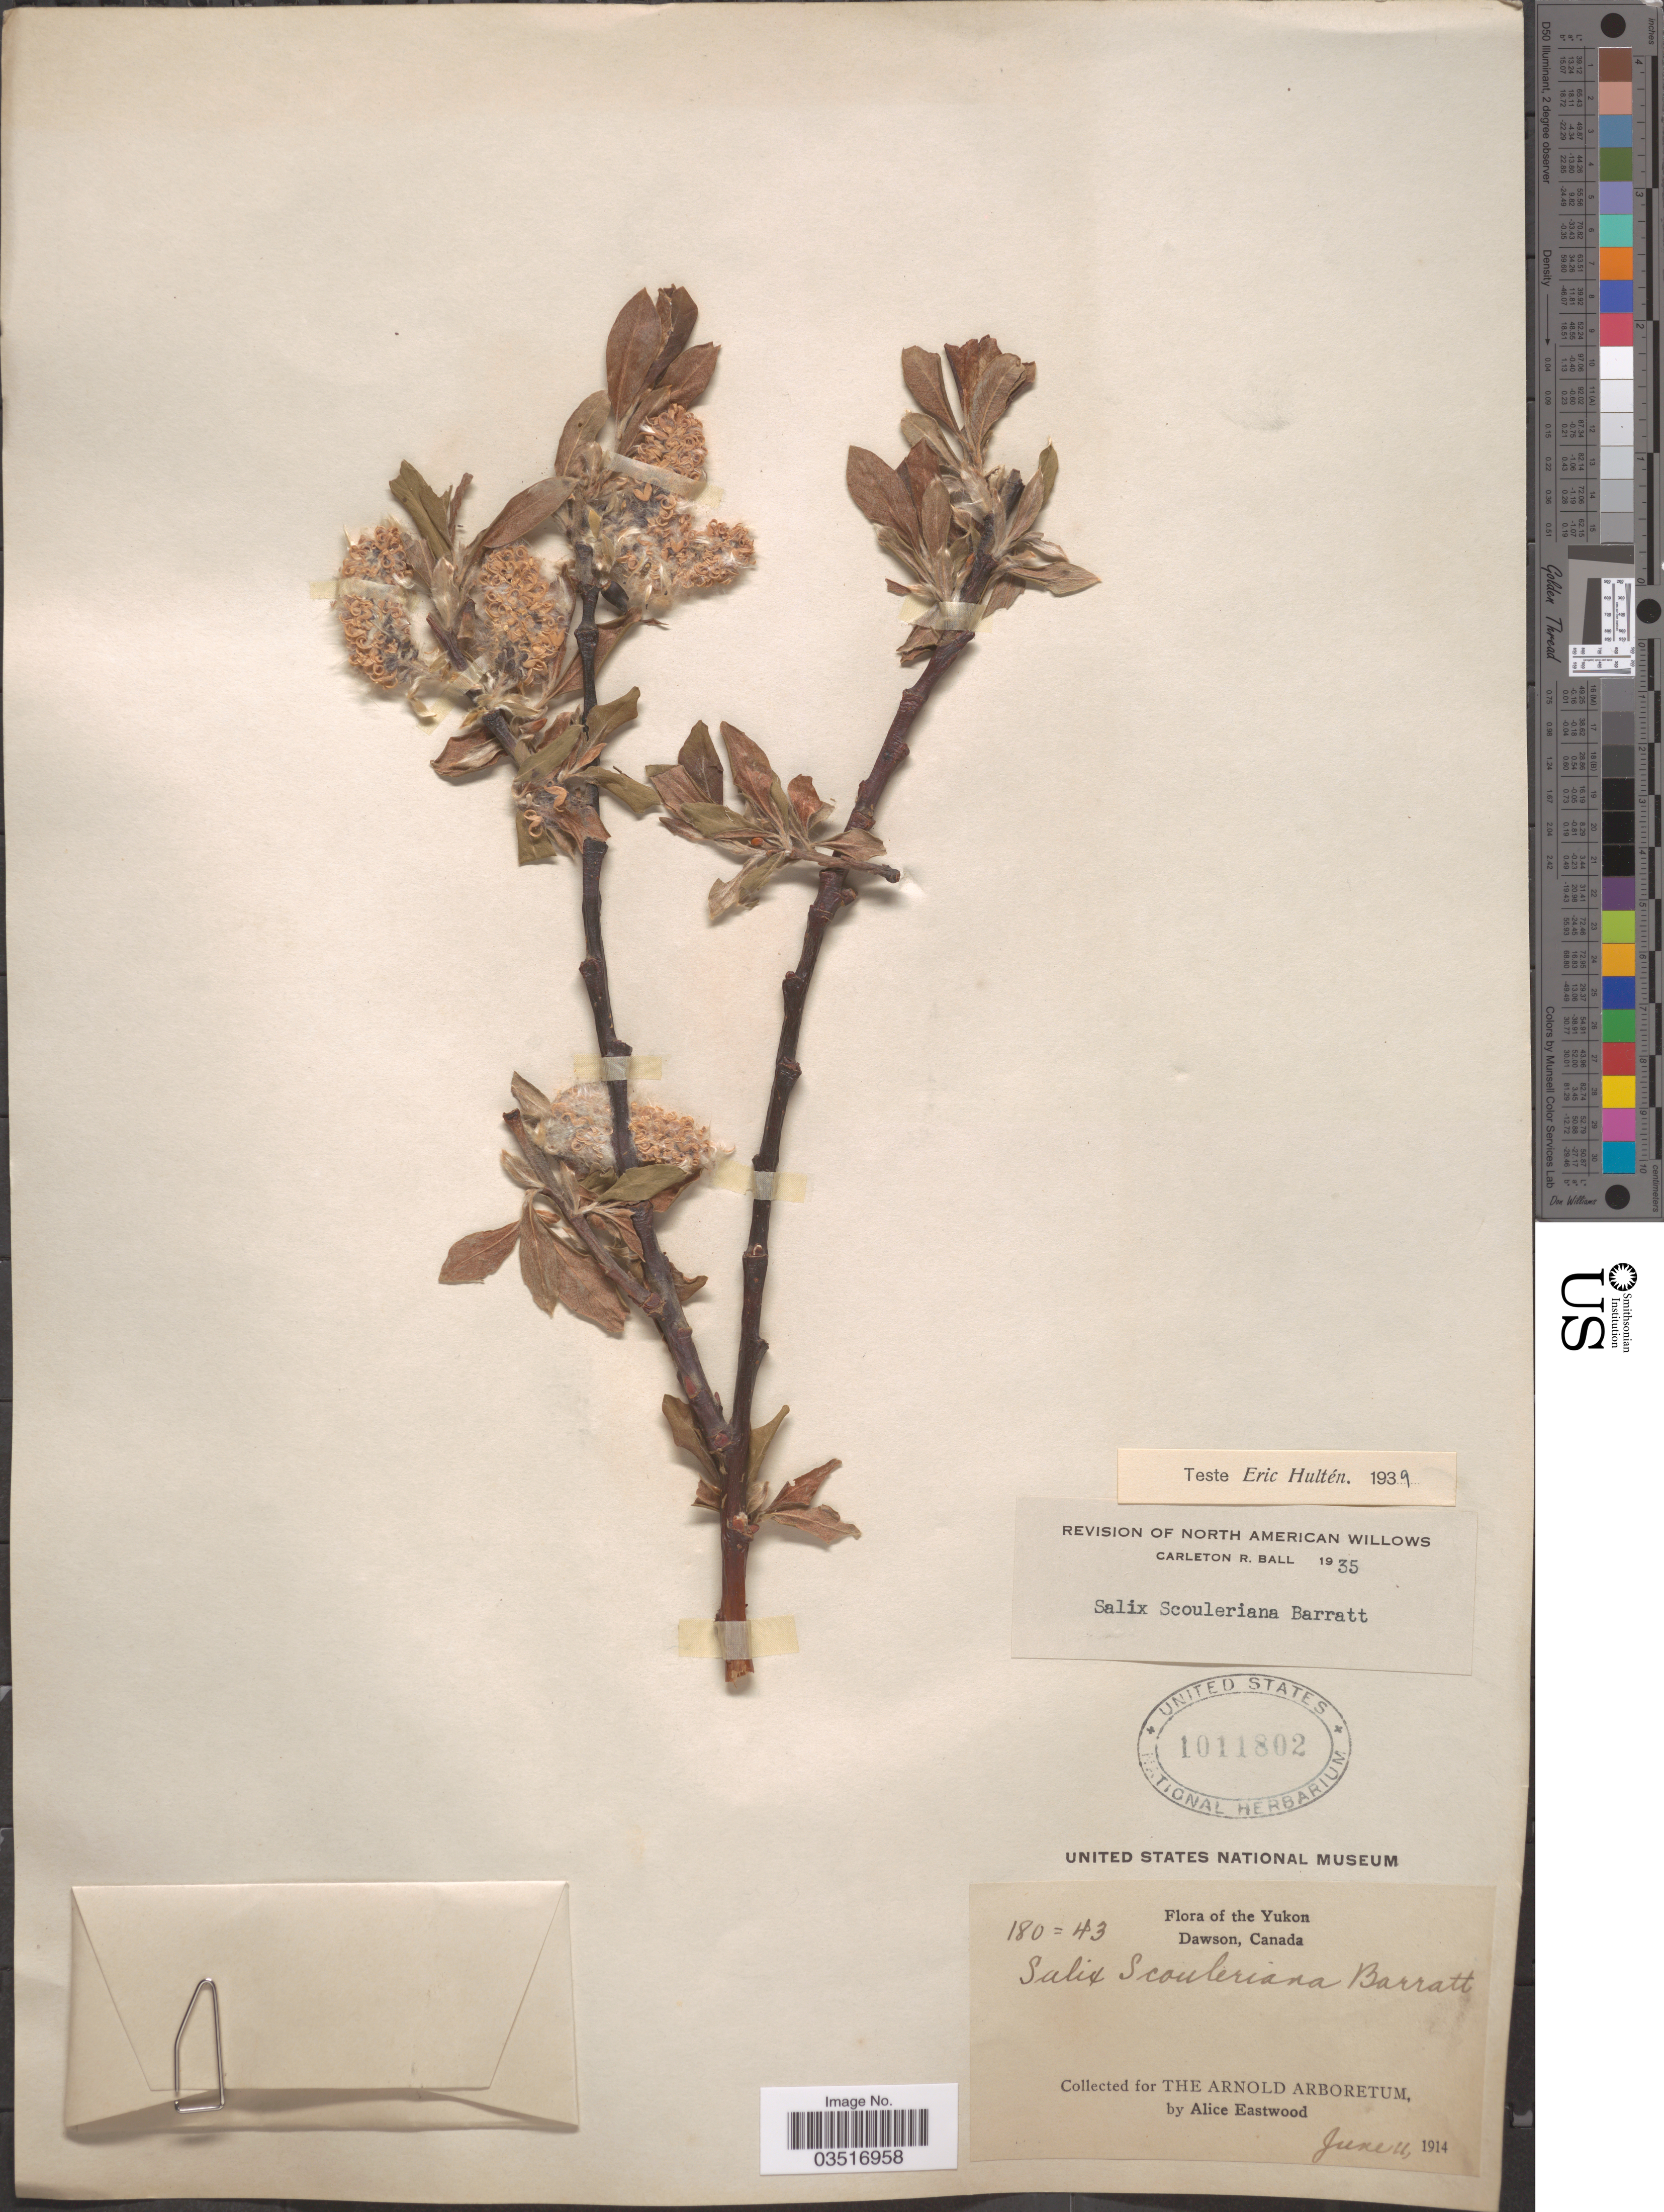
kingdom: Plantae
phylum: Tracheophyta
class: Magnoliopsida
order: Malpighiales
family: Salicaceae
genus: Salix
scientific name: Salix scouleriana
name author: Barratt ex Hook.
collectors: A. Eastwood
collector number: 180=43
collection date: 1914-06-11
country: Canada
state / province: Yukon Territory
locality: Yukon. Dawson.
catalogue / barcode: US 1011802